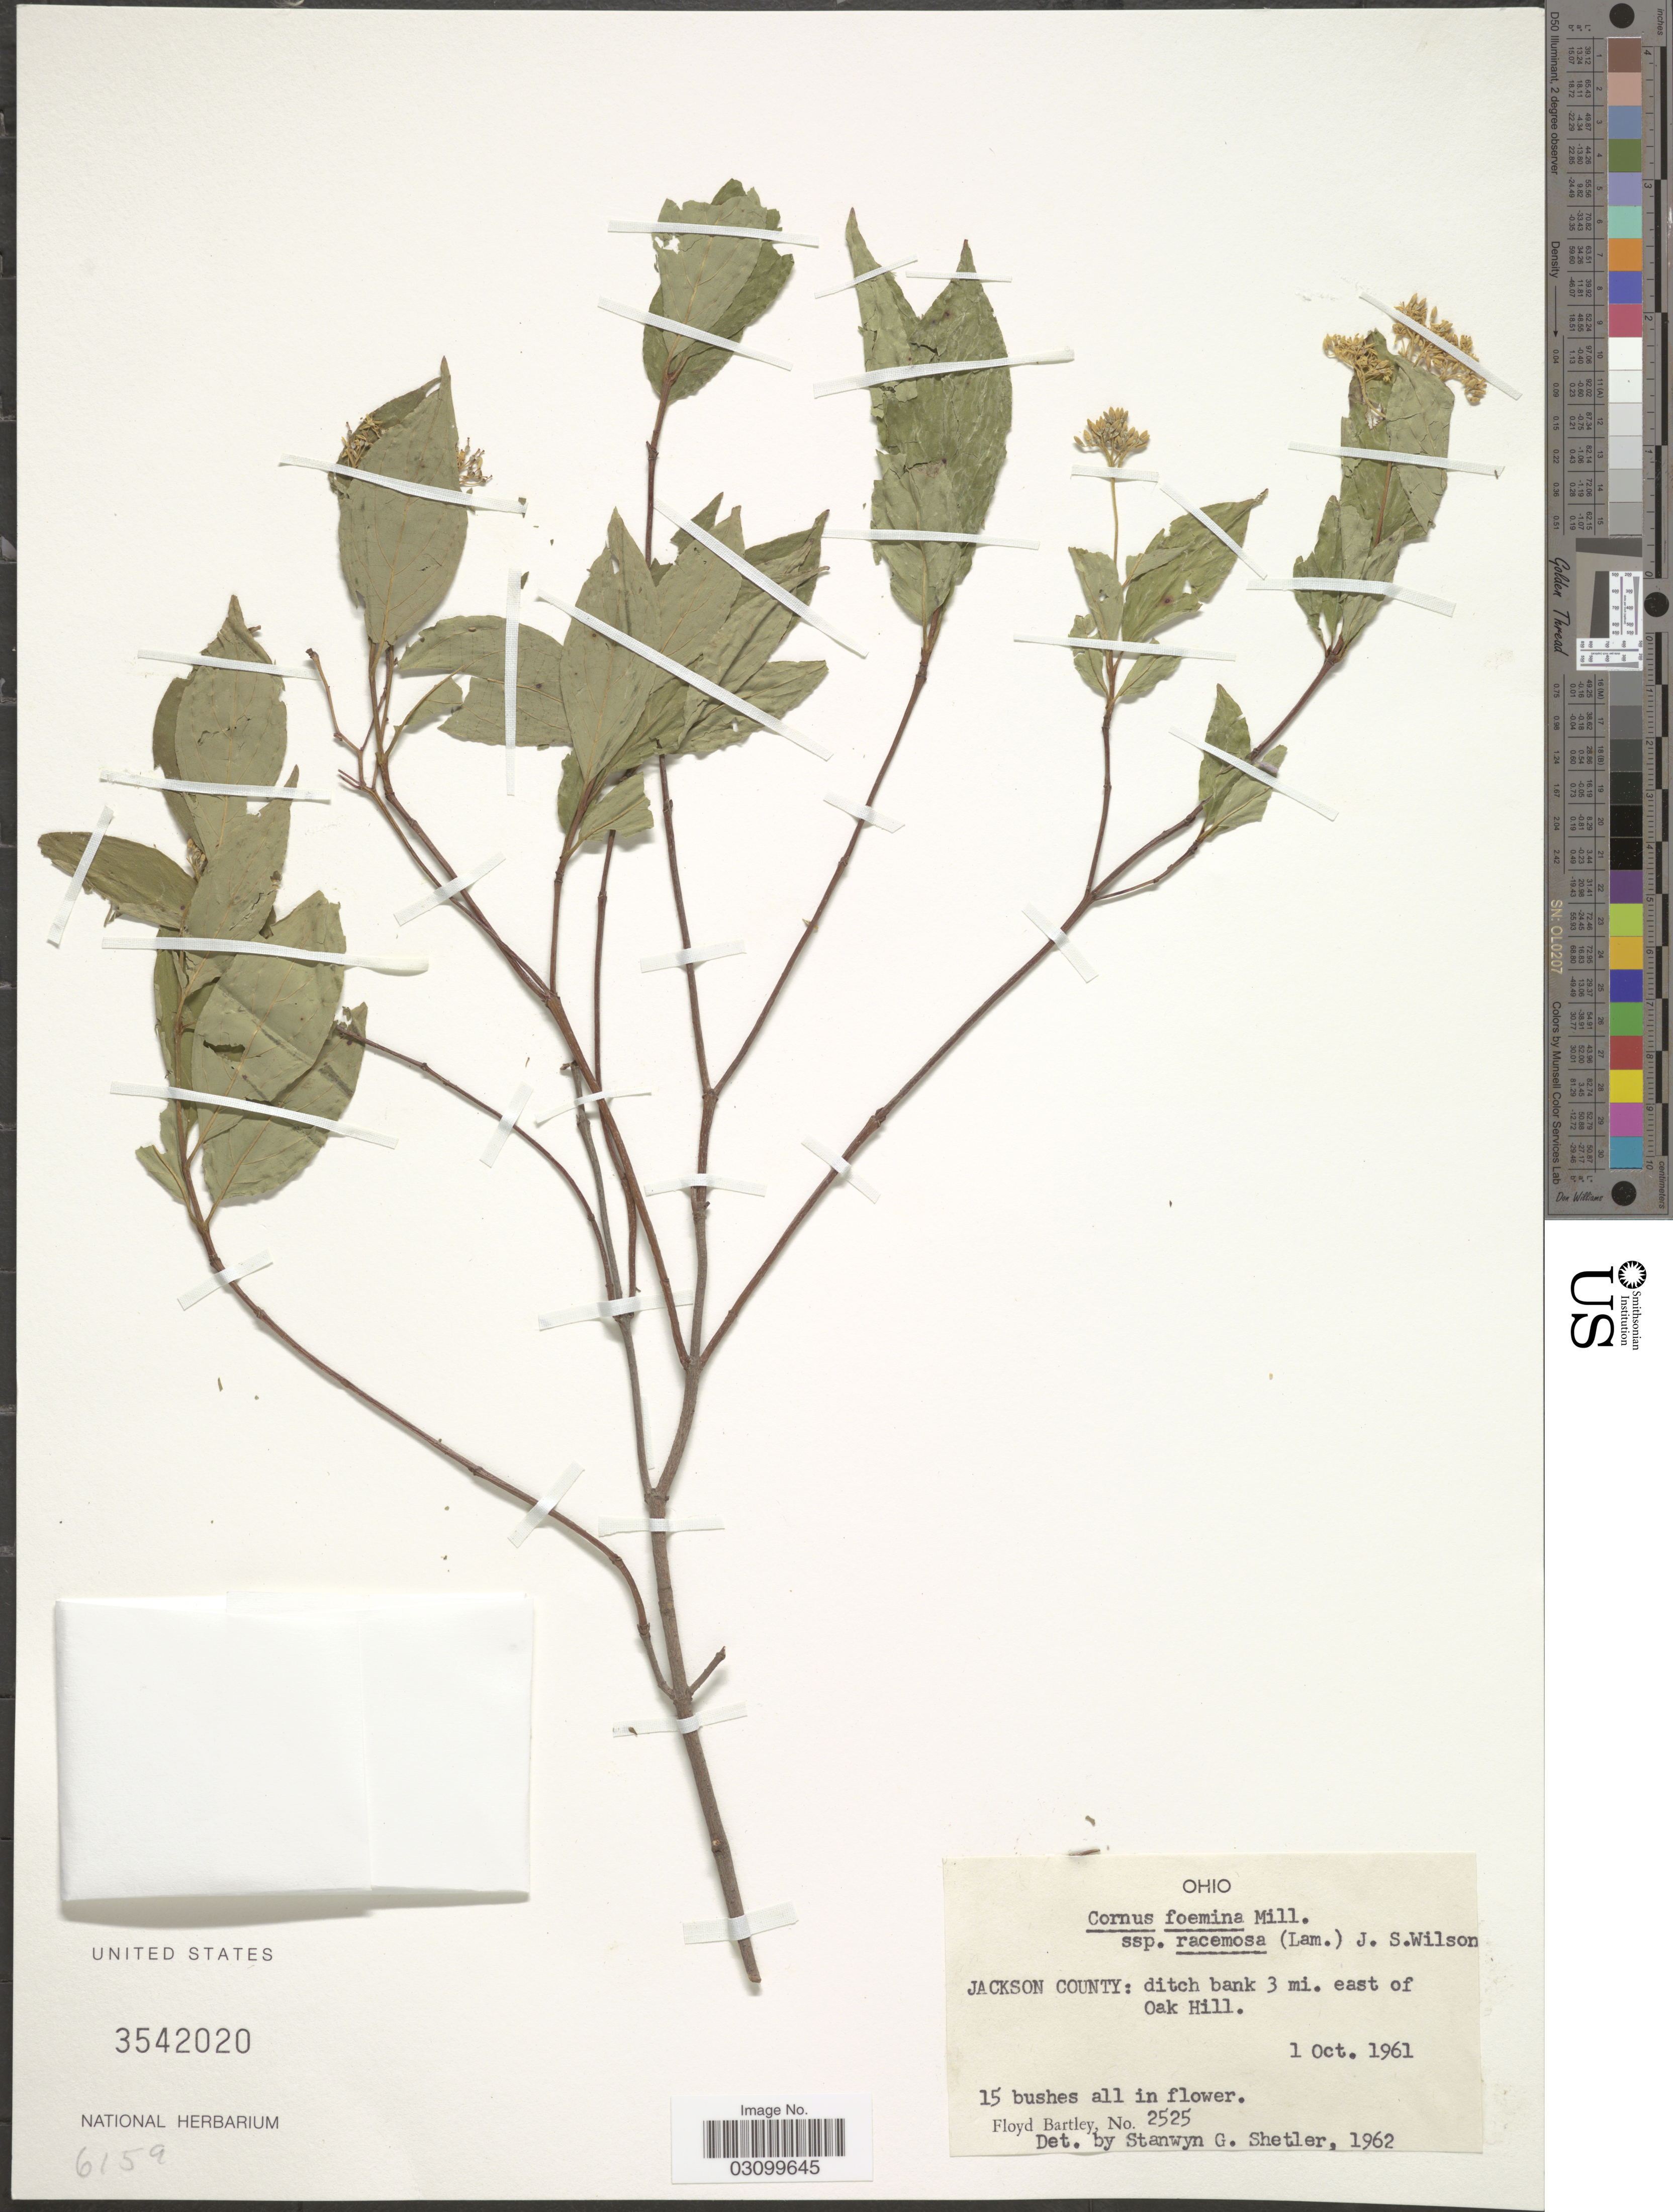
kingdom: Plantae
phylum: Tracheophyta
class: Magnoliopsida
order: Cornales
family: Cornaceae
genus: Cornus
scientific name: Cornus foemina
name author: Mill.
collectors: F. Bartley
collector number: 2525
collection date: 1961-10-01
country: United States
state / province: Ohio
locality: Jackson County: ditch bank 3 mi. east of Oak Hill.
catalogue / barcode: US 3542020